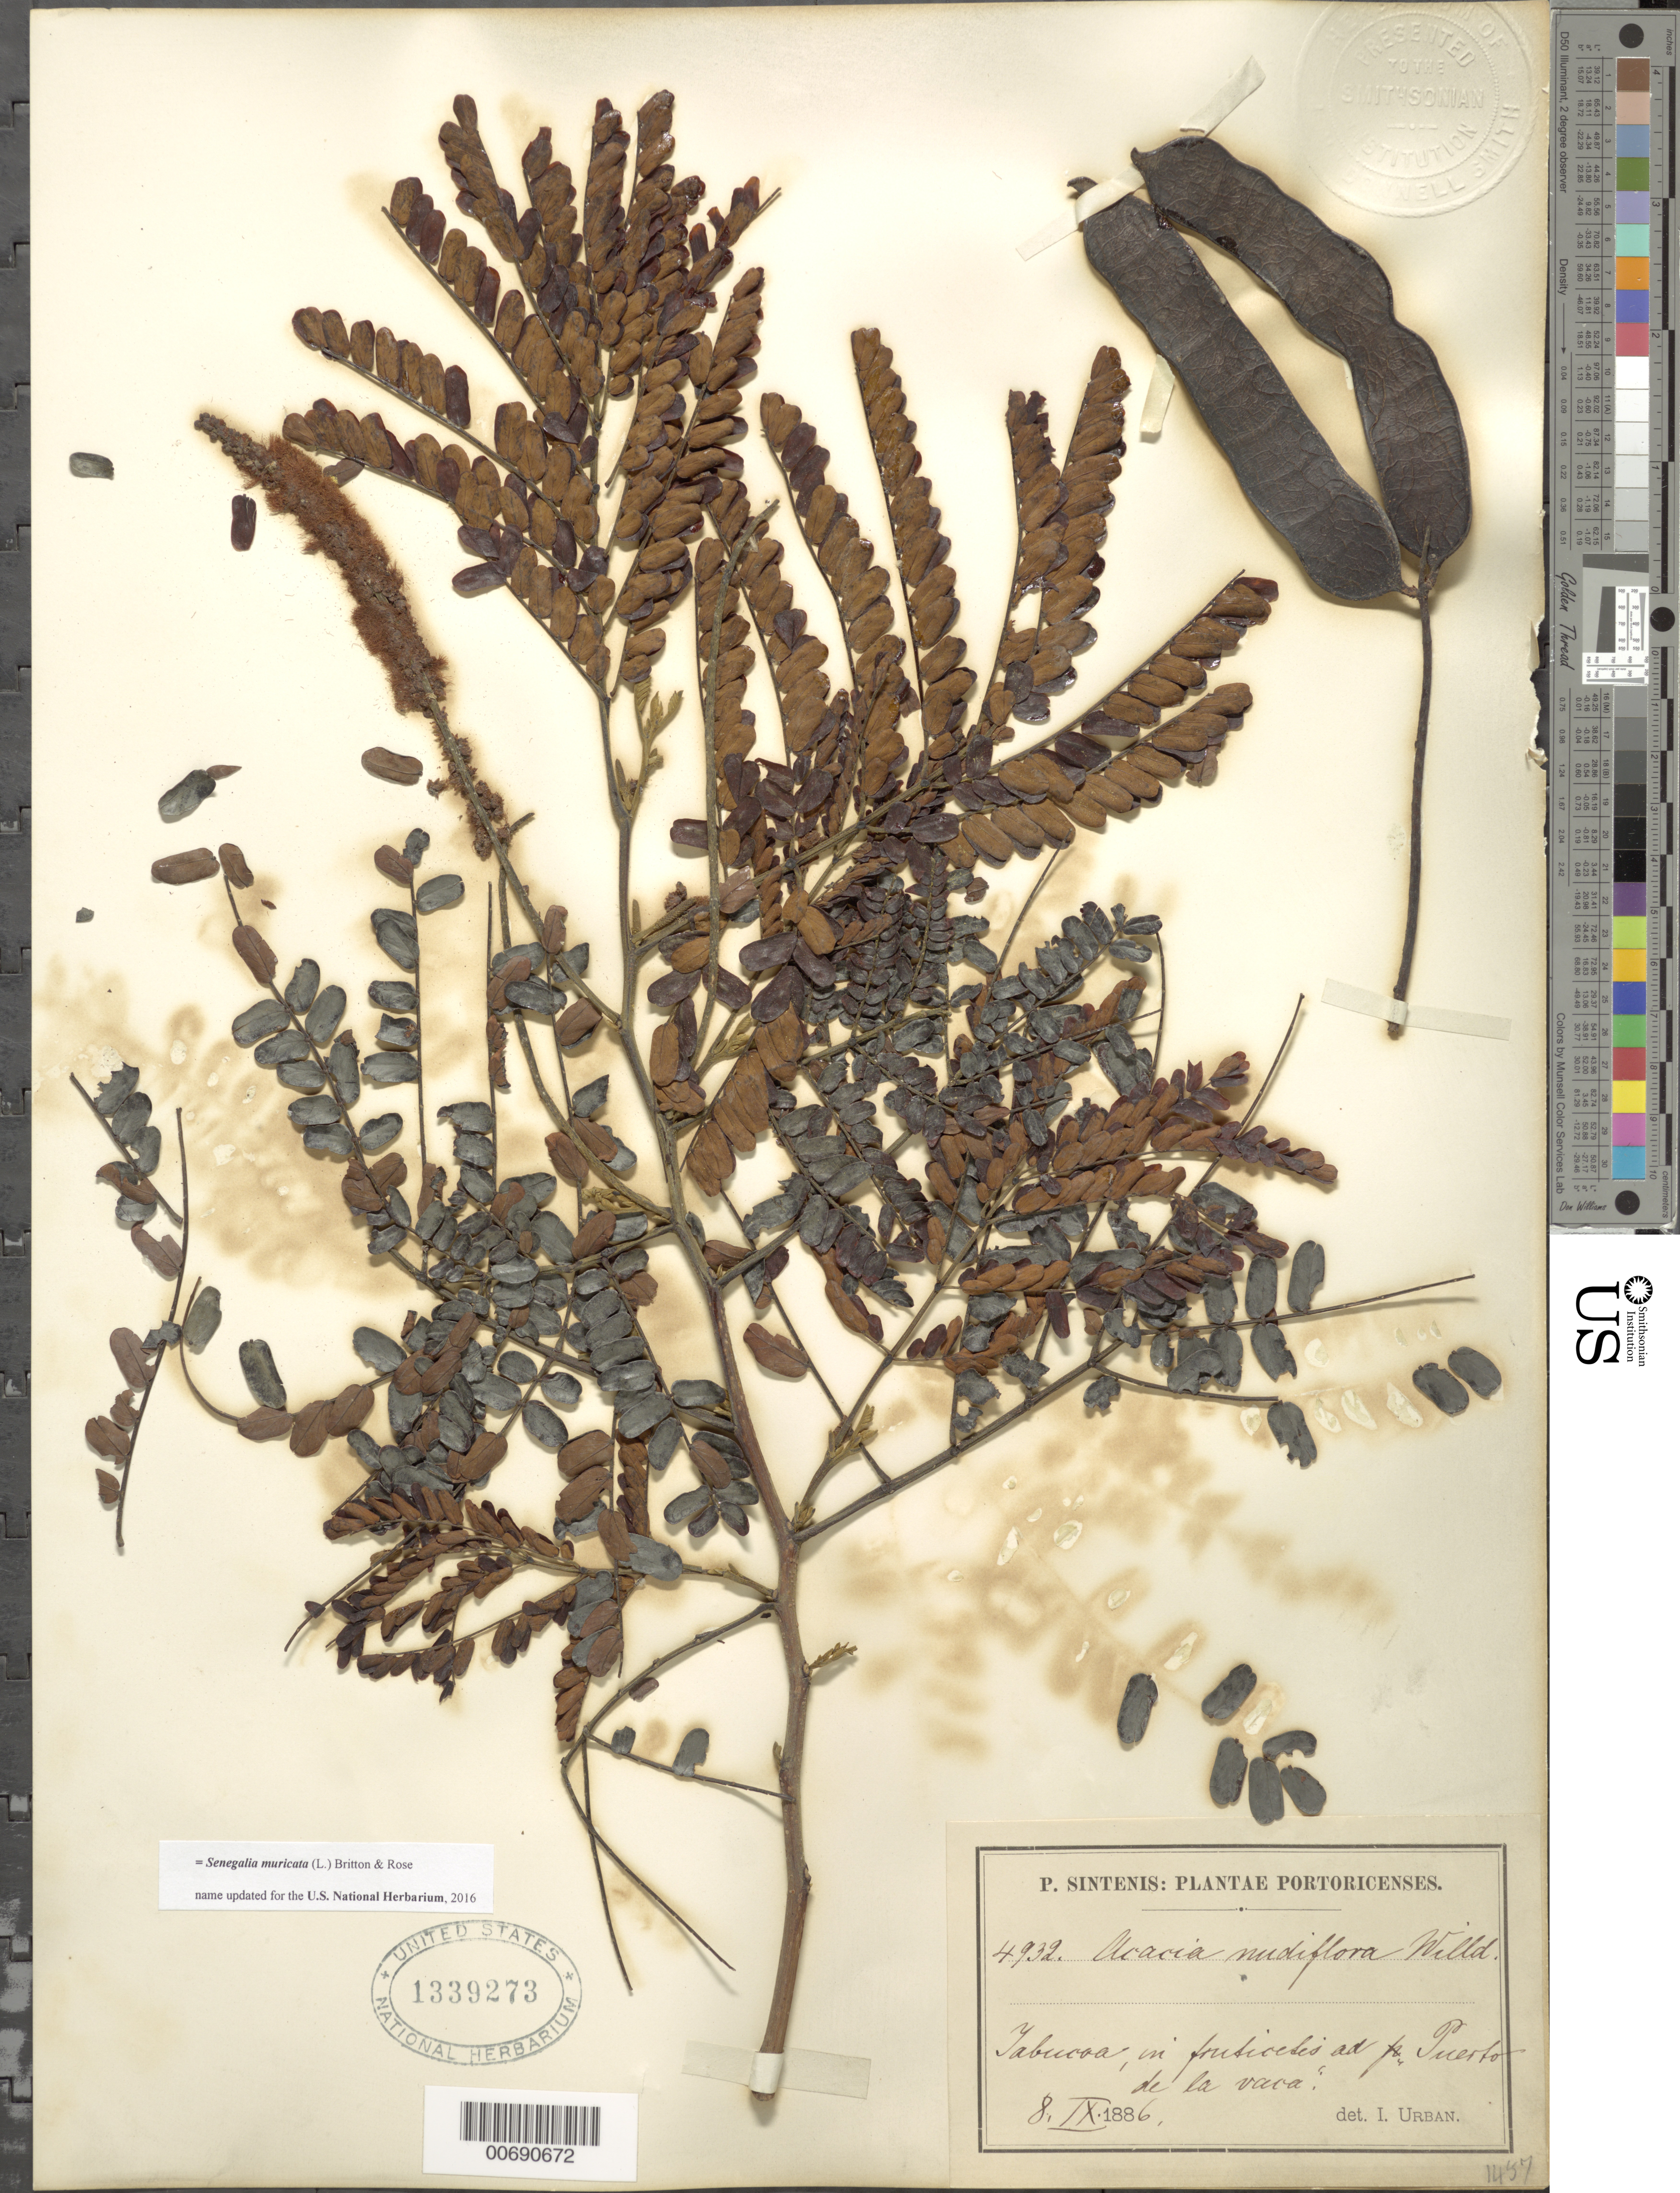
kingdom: Plantae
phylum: Tracheophyta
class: Magnoliopsida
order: Fabales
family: Fabaceae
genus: Parasenegalia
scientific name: Parasenegalia muricata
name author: (L.) Seigler & Ebinger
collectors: P. Sintenis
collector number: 4932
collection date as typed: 08 Sep 1886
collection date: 1886-09-08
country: Puerto Rico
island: Greater Antilles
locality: Yabucoa.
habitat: in fruticetis ad Puerto de la vaca.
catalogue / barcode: US 1339273